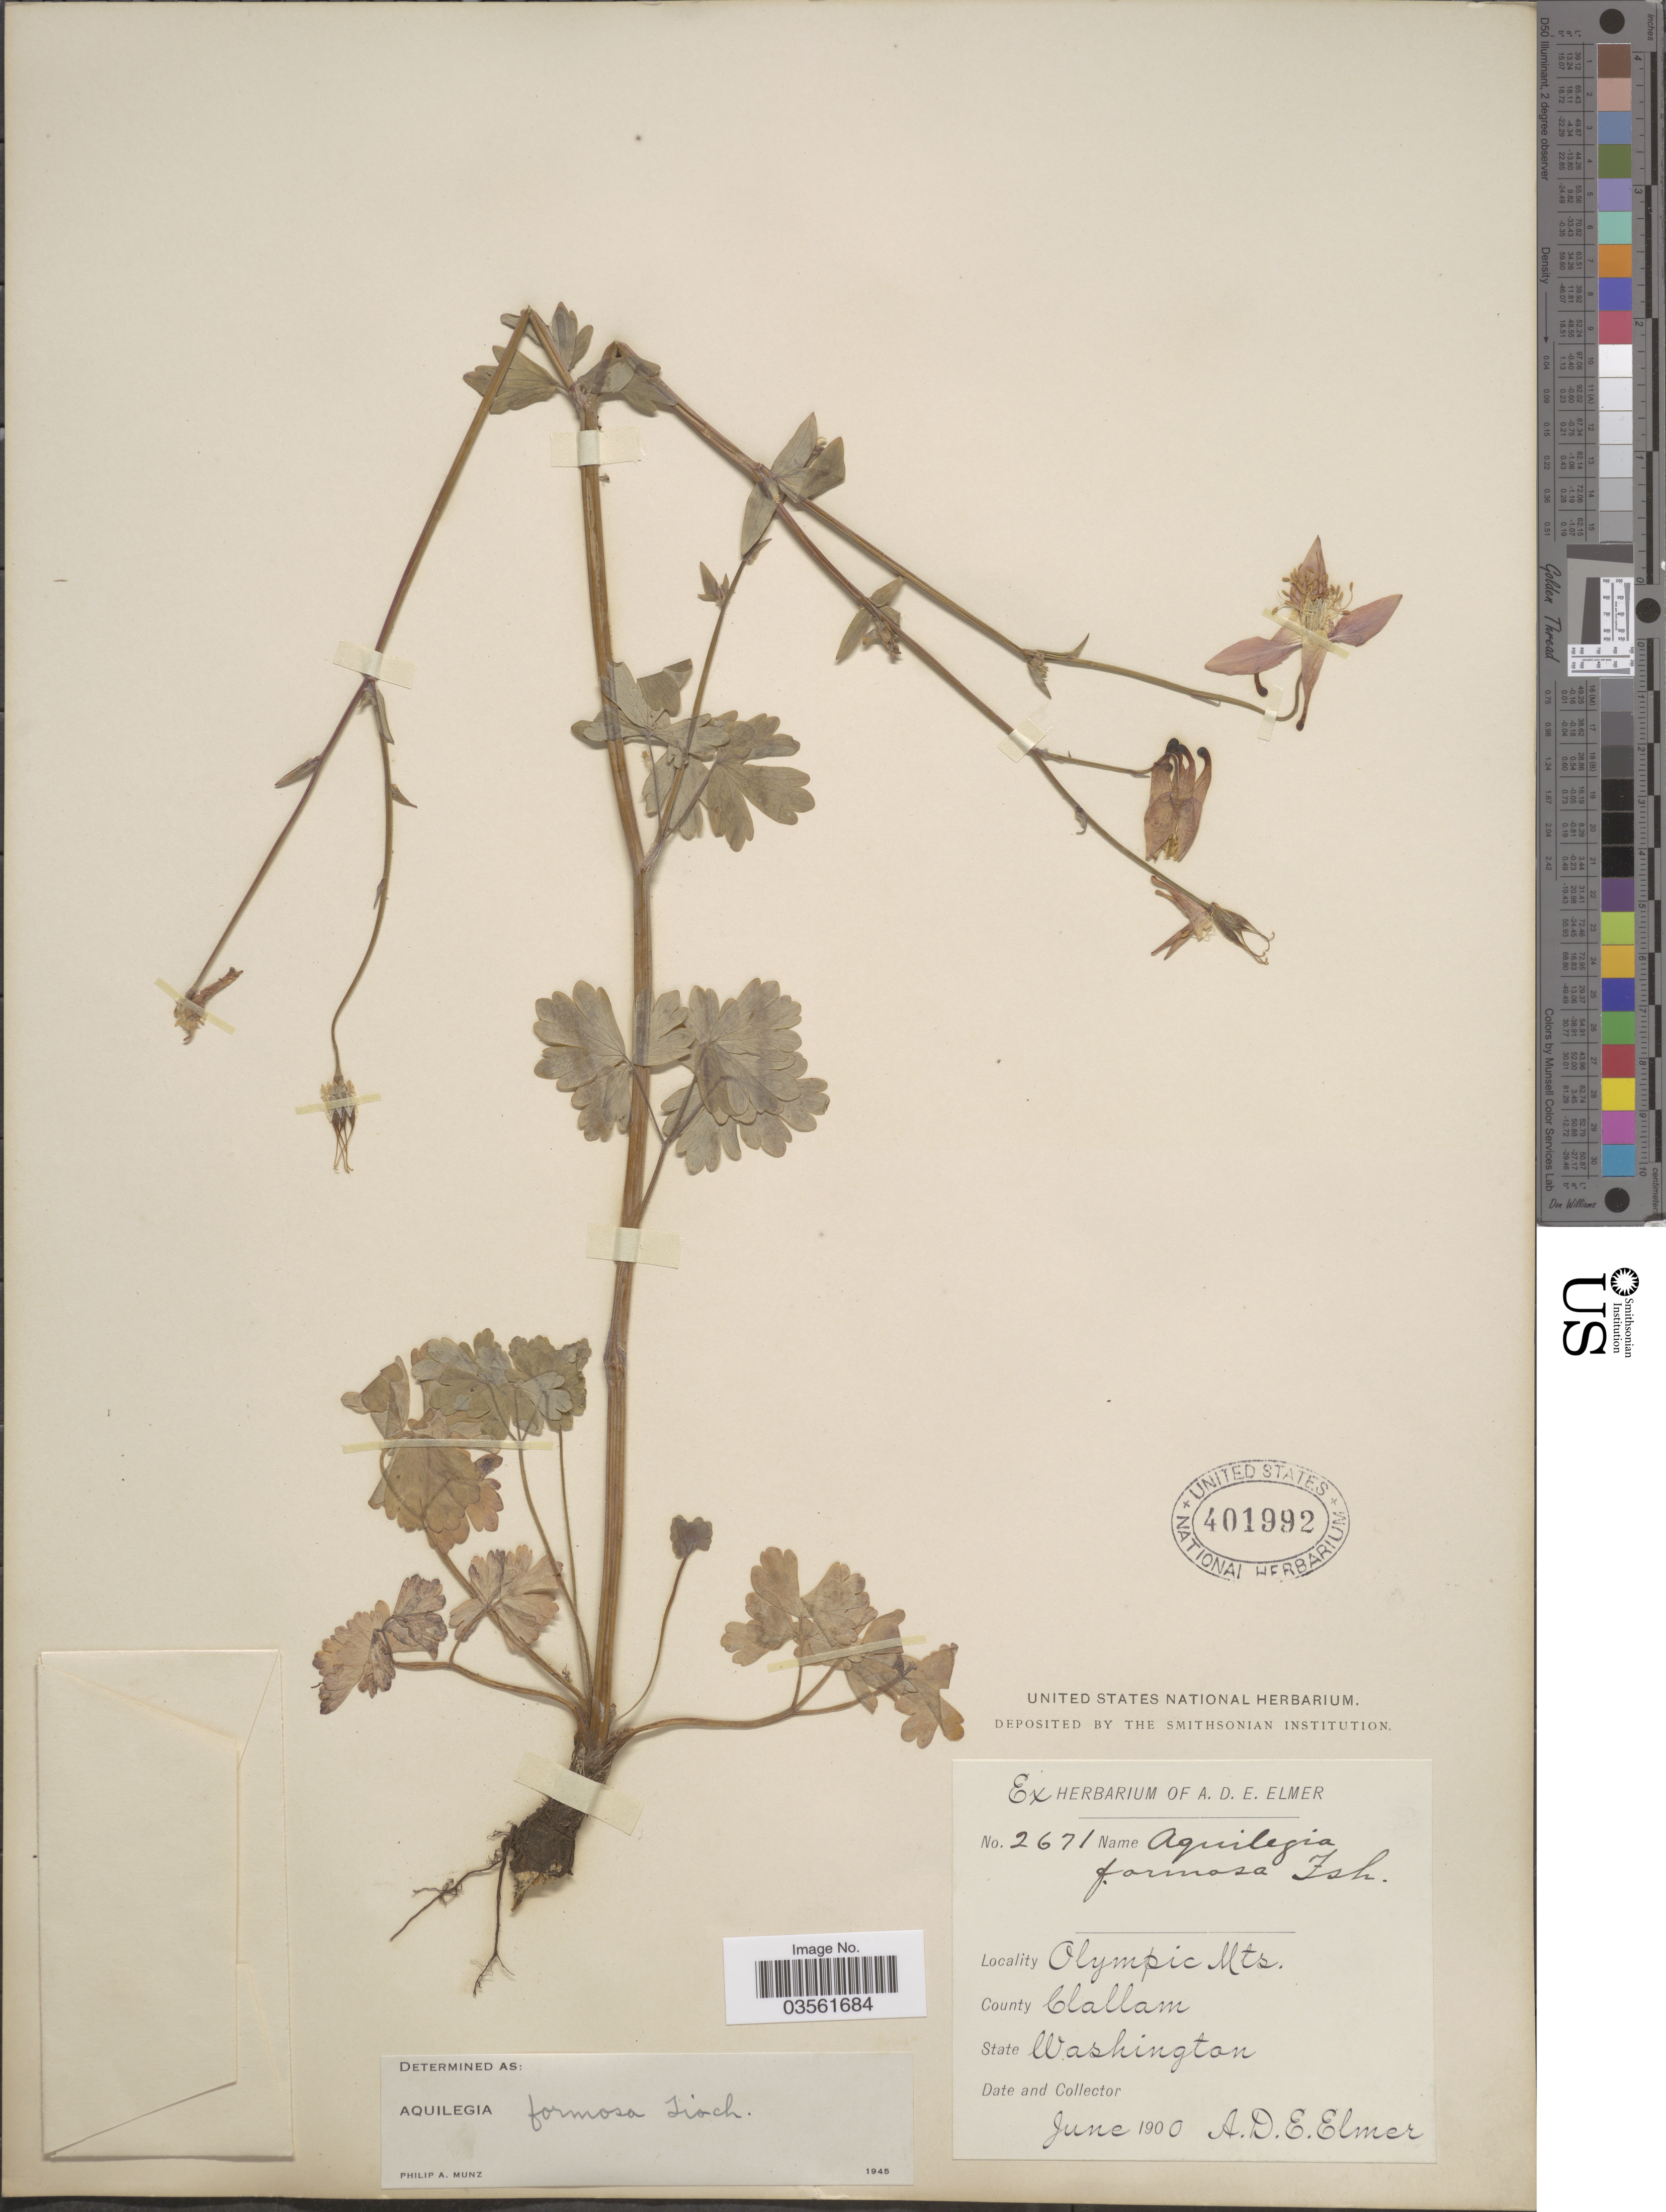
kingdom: Plantae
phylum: Tracheophyta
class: Magnoliopsida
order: Ranunculales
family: Ranunculaceae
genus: Aquilegia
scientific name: Aquilegia formosa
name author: Fisch. ex DC.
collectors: A. D. E. Elmer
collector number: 2671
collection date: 1900-06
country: United States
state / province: Washington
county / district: Clallam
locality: Olympic Mts. County Clallam.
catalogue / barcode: US 401992